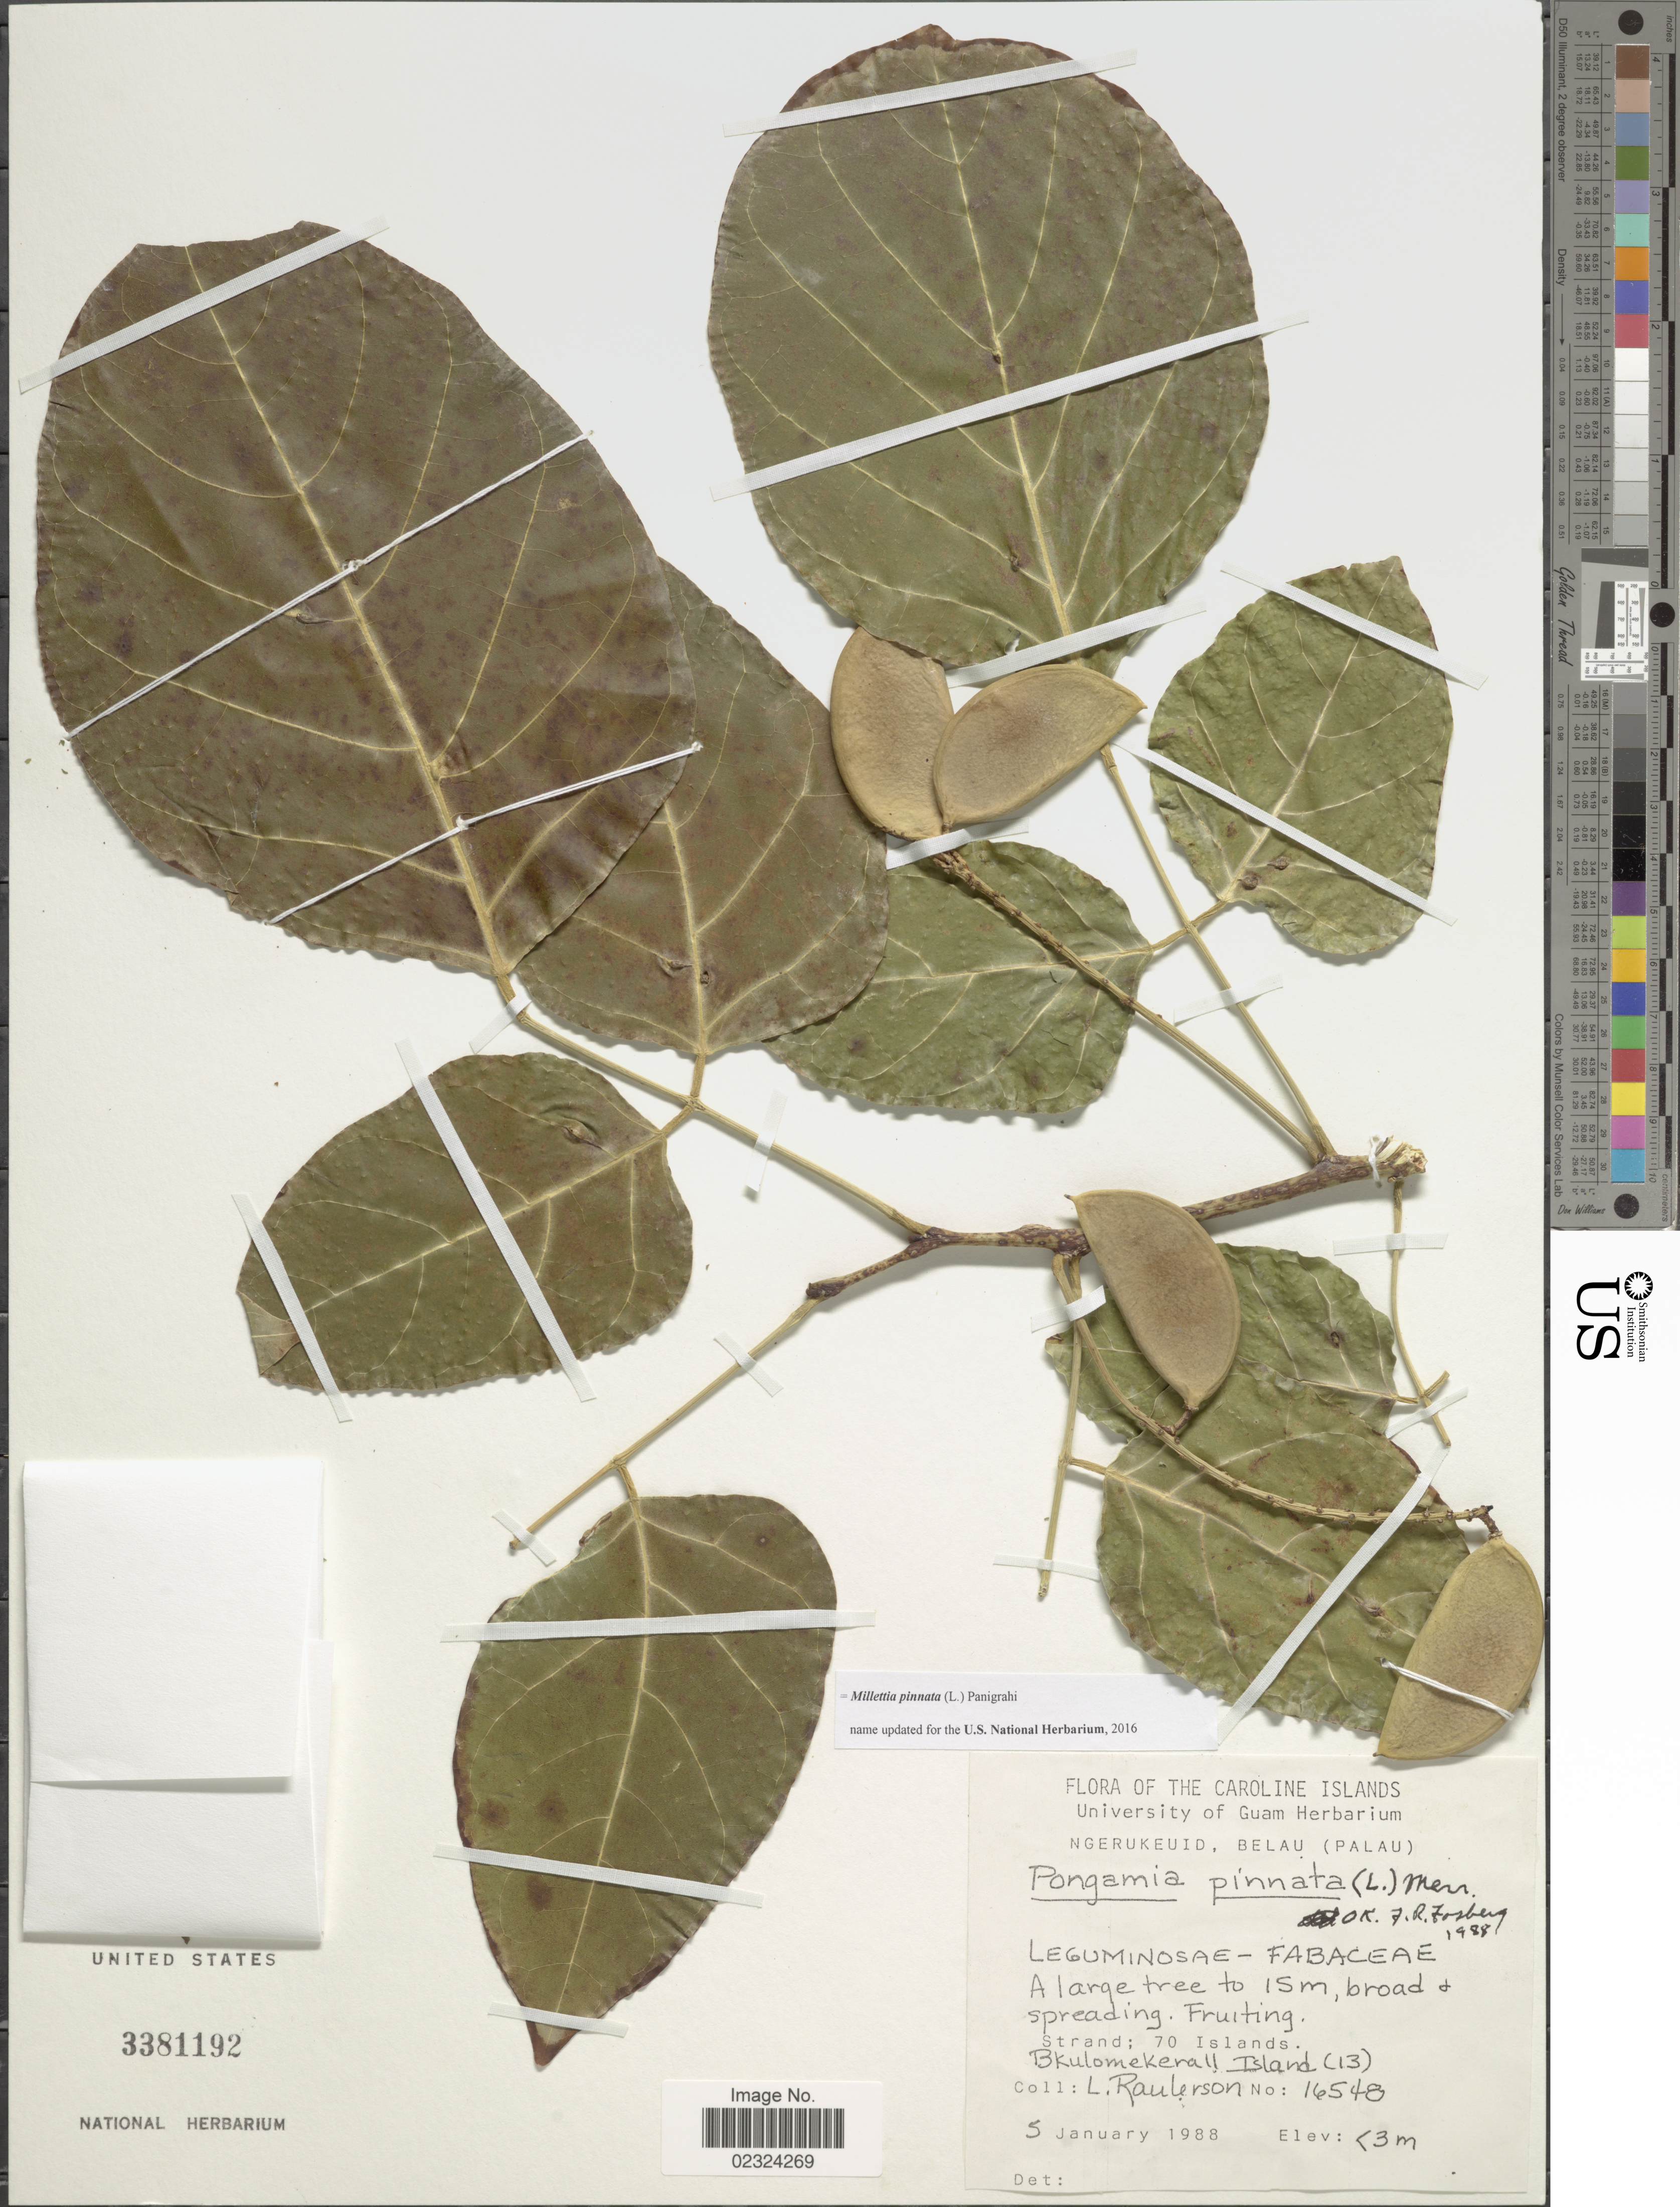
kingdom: Plantae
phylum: Tracheophyta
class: Magnoliopsida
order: Fabales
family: Fabaceae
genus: Millettia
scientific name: Millettia pinnata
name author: (L.) Panigrahi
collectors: L. Raulerson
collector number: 16548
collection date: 1988-01-05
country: Palau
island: Ngerukeuid [Orukuizu]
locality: Ngerukeuid, Belau (Palau).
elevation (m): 3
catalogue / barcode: US 3381192